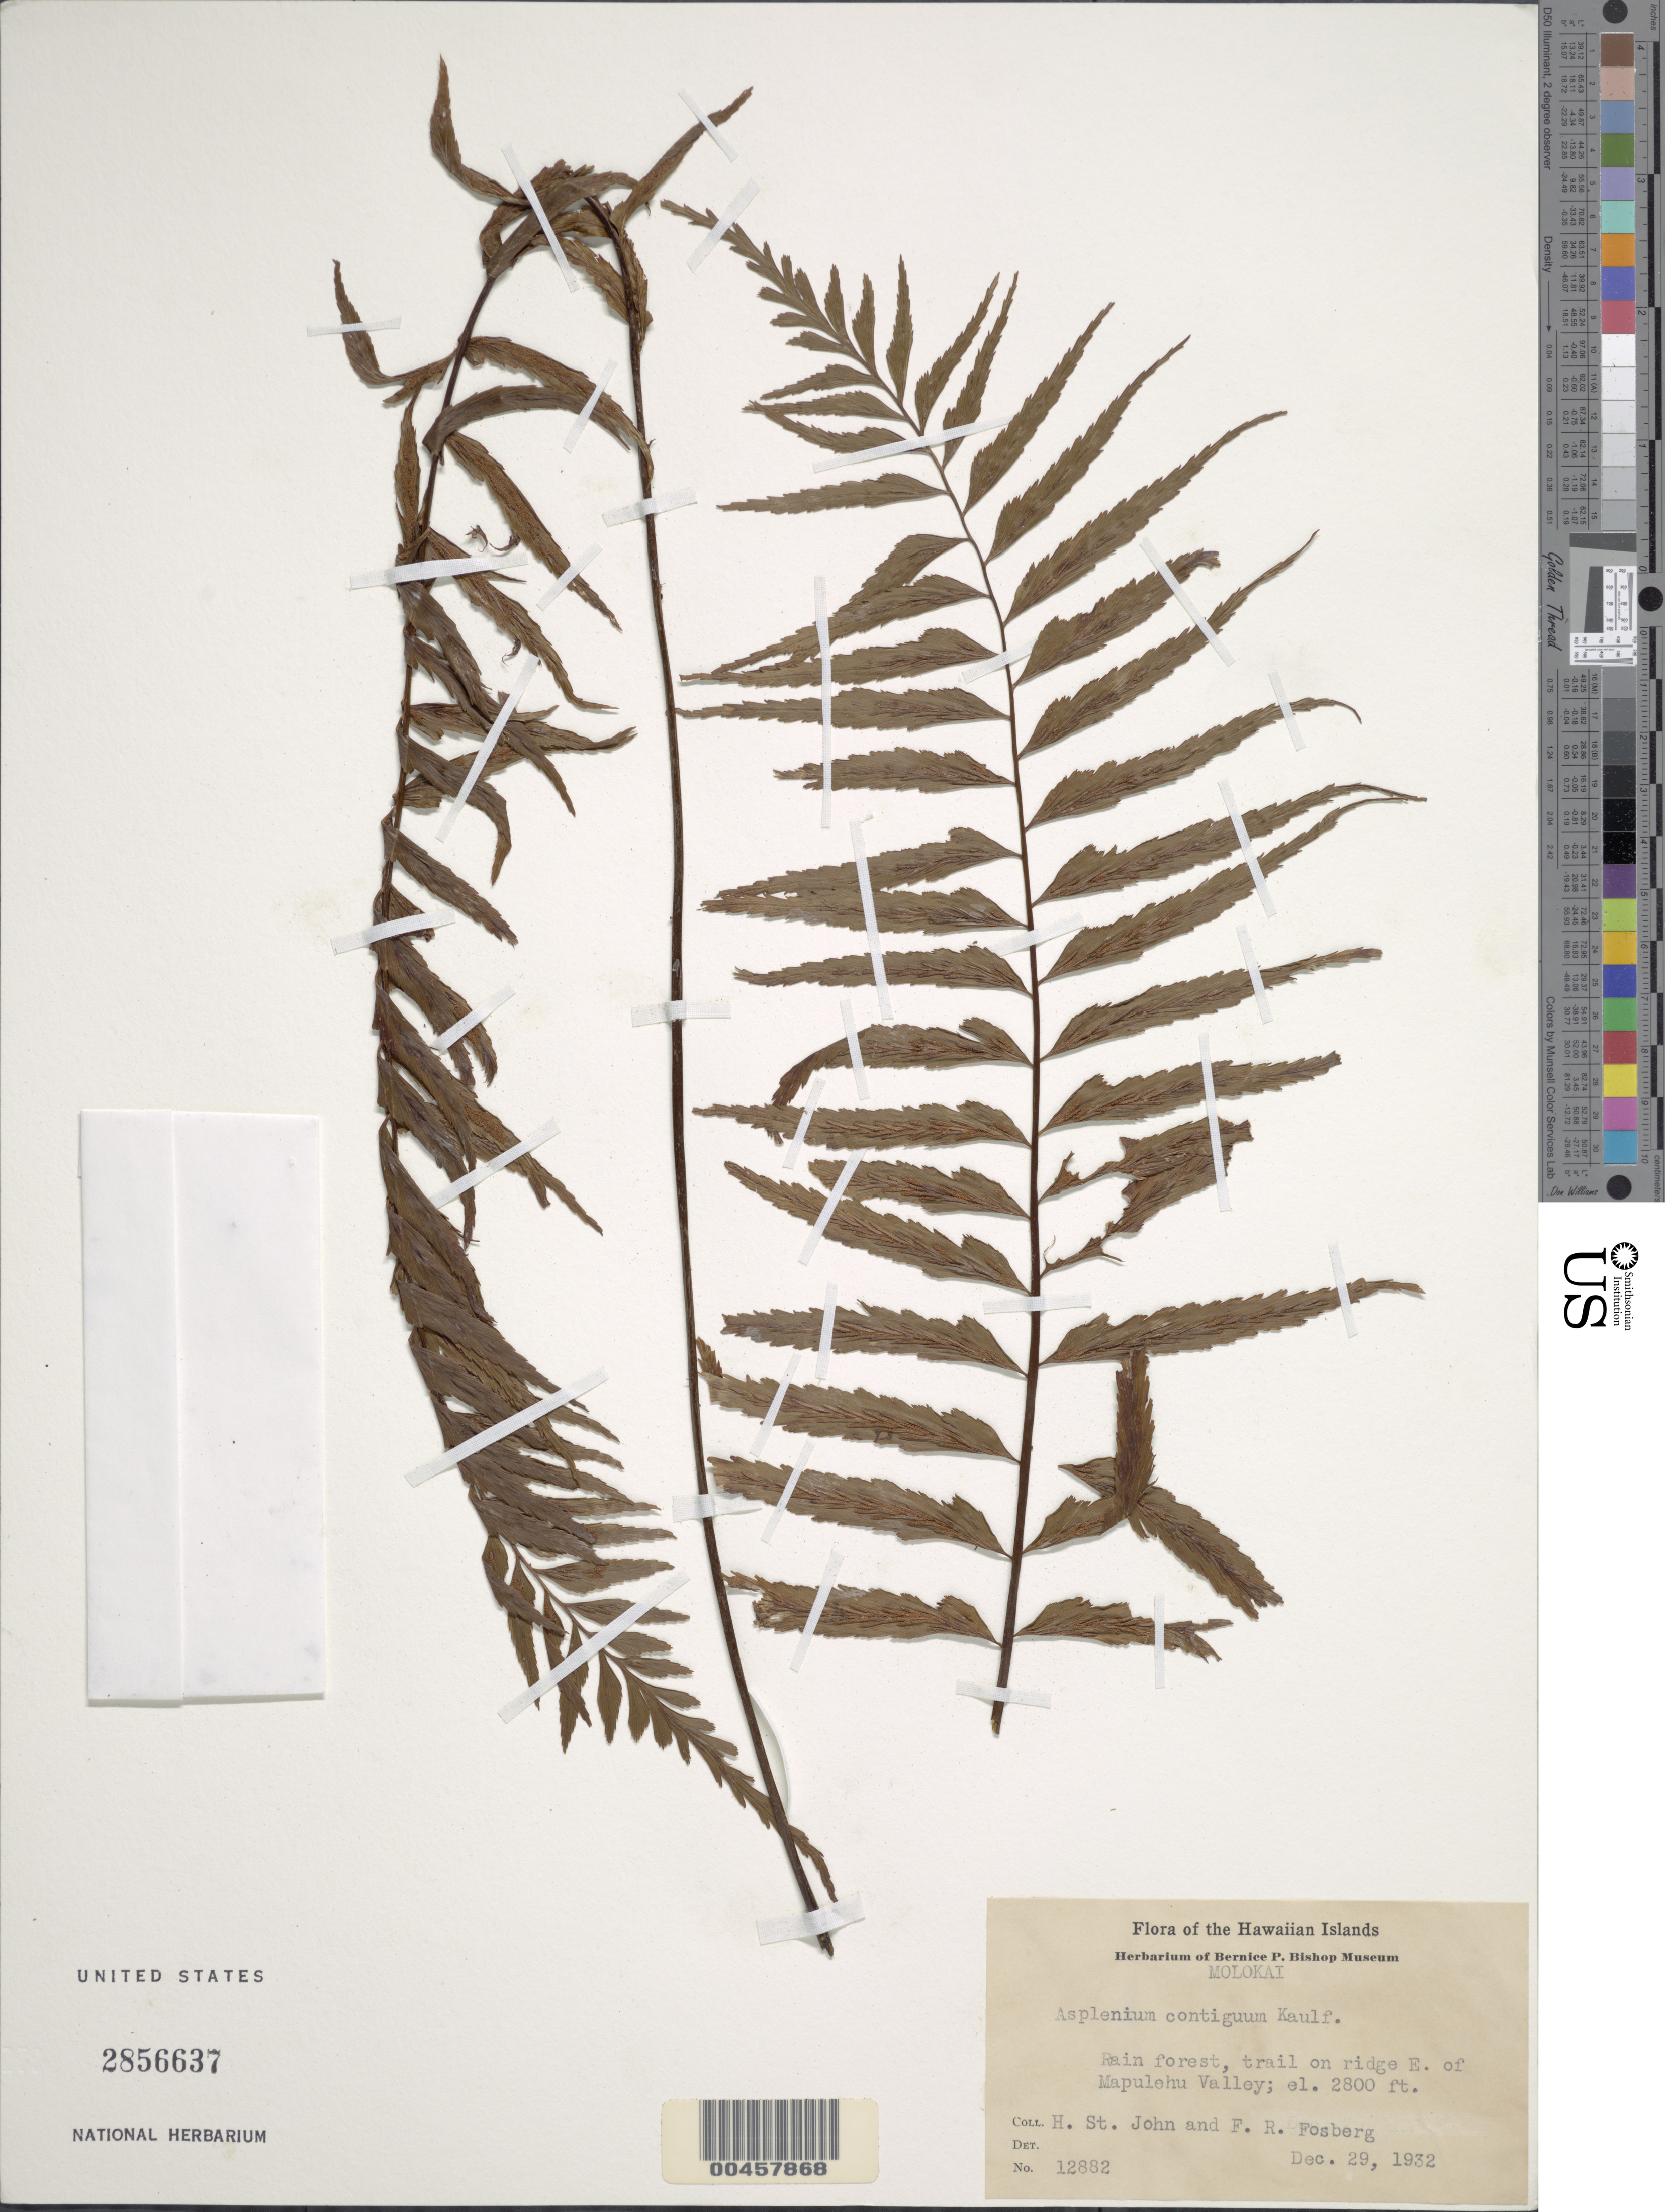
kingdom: Plantae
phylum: Tracheophyta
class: Polypodiopsida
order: Polypodiales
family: Aspleniaceae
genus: Asplenium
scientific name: Asplenium contiguum var. contiguum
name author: Kaulf.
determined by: Wagner, W. L., (BOT), Smithsonian Institution - National Museum of Natural History (UNITED STATES)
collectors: H. St. John & F. R. Fosberg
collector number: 12882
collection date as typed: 29 Dec 1932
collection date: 1932-12-29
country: United States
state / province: Hawaii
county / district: Maui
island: Moloka'i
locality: trail on ridge E. of Mapulehu Valley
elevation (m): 853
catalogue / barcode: US 2856637